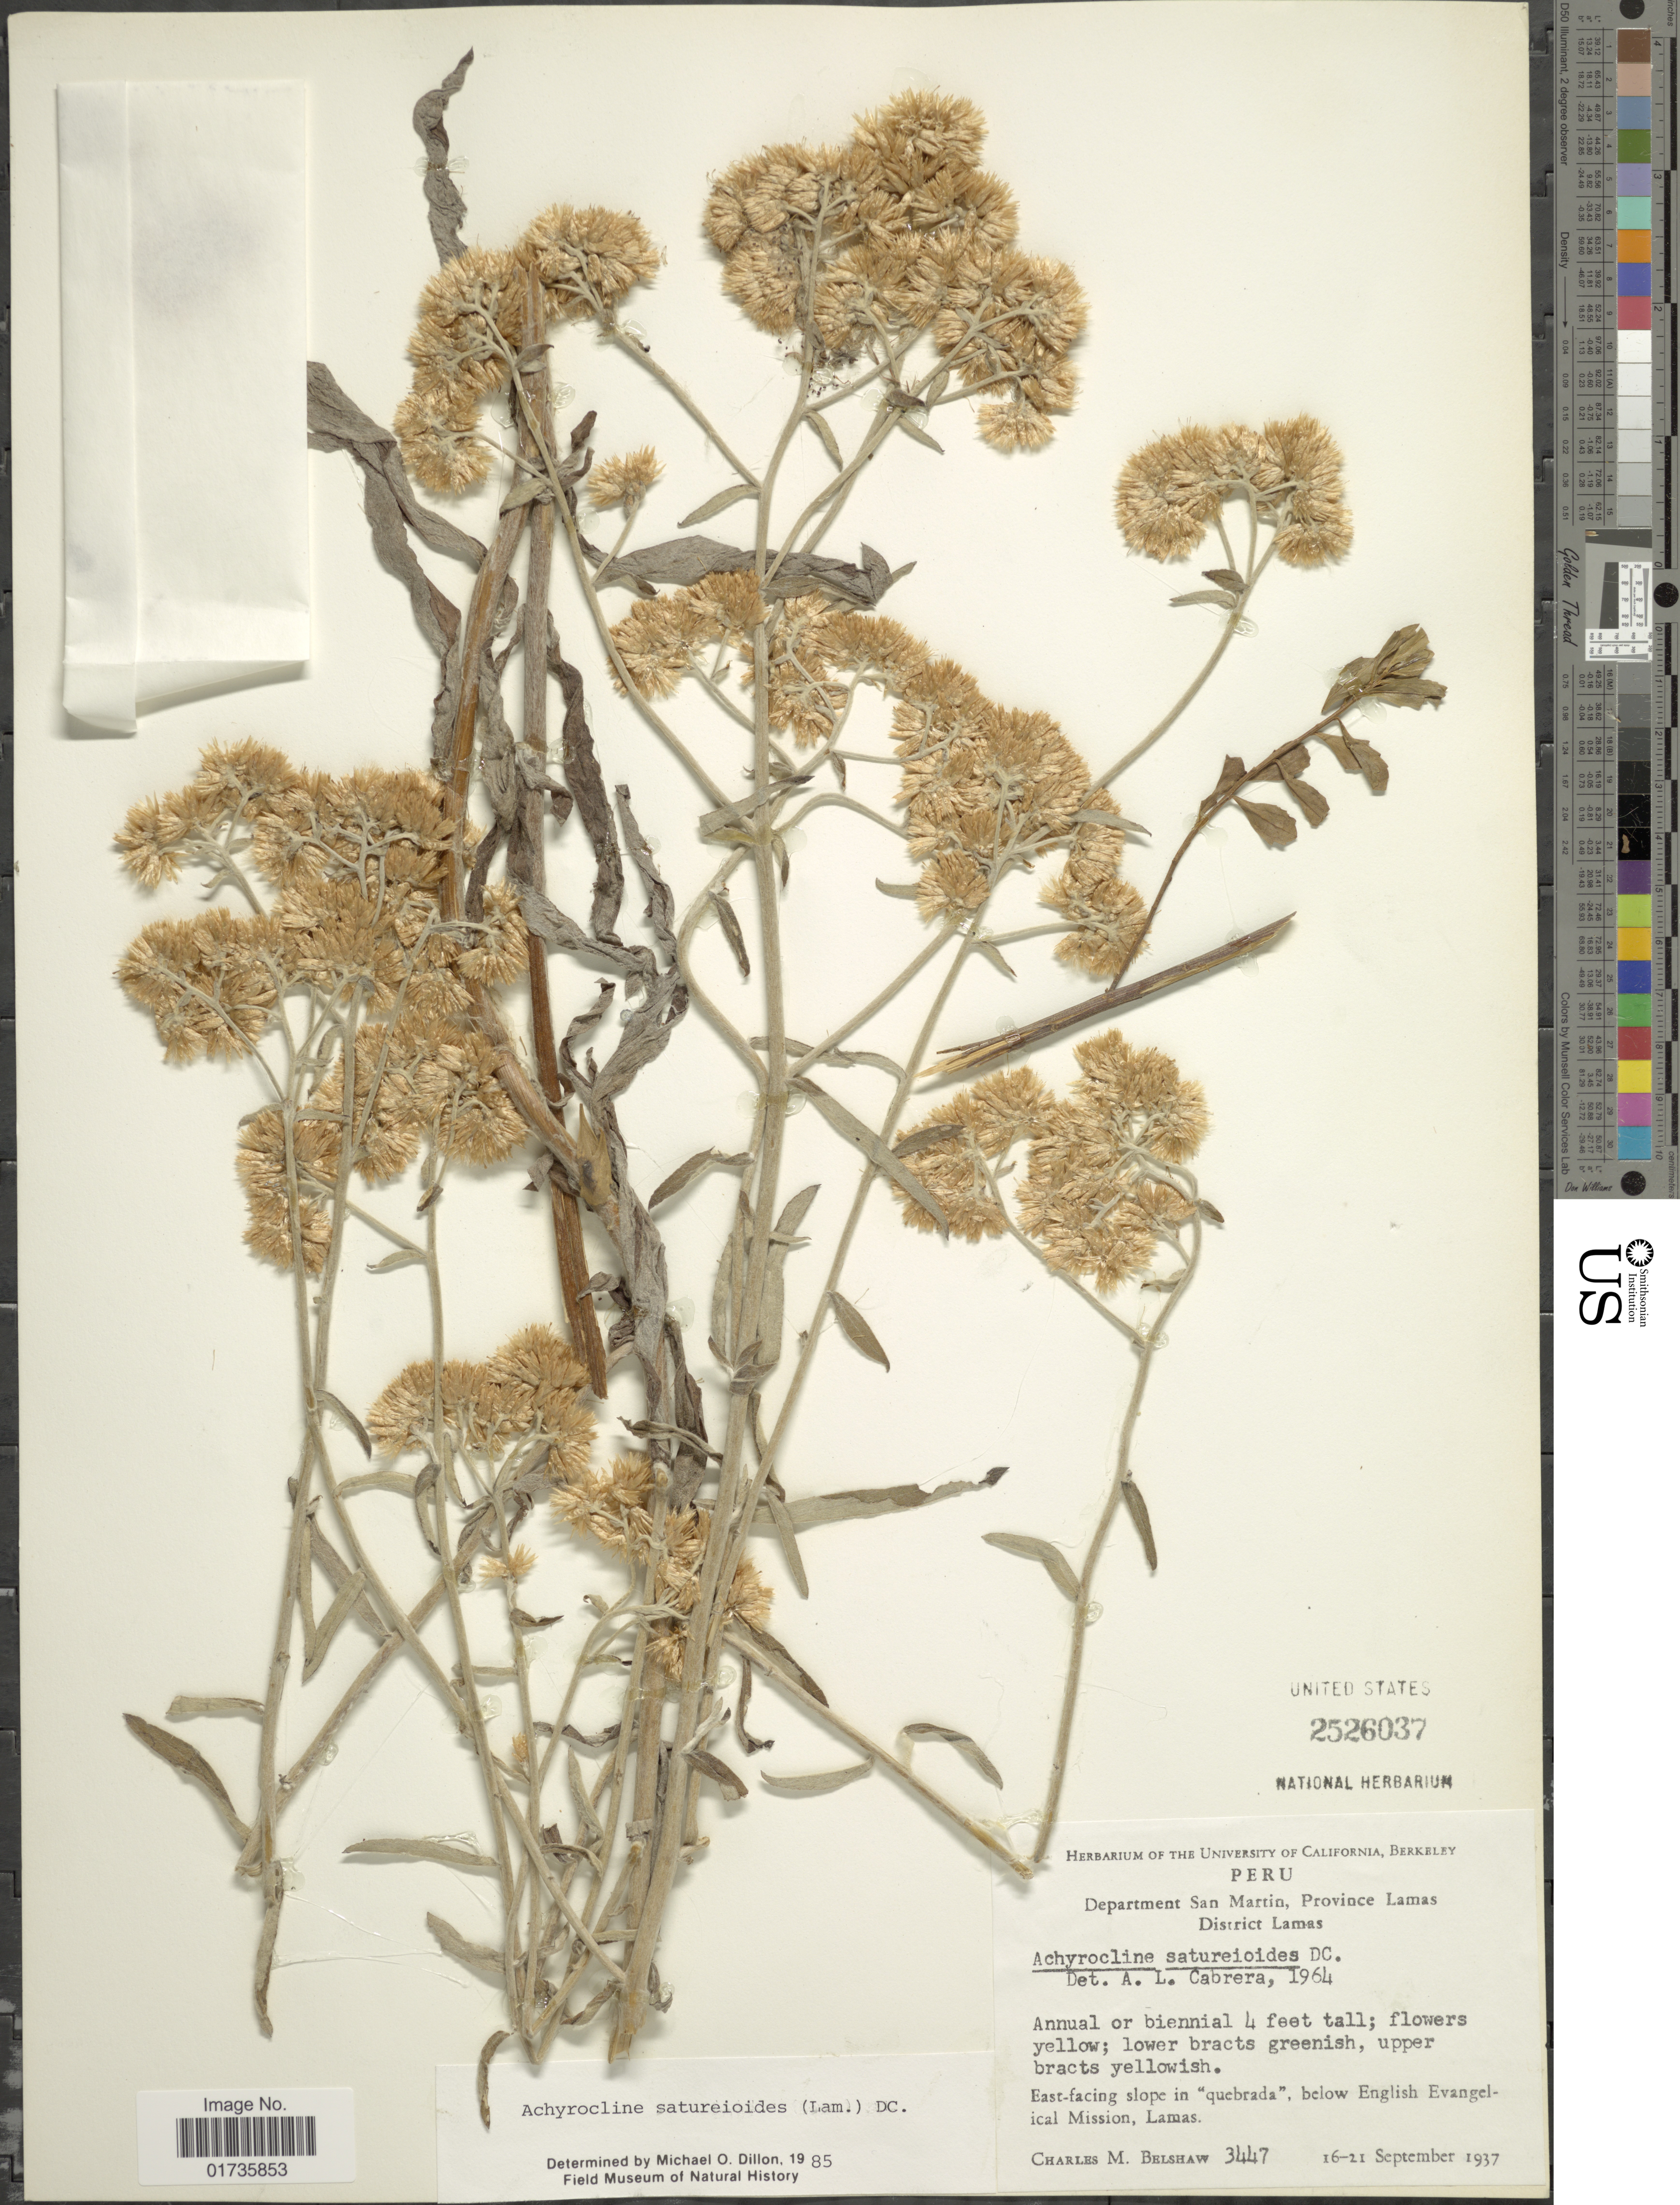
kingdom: Plantae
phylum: Tracheophyta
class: Magnoliopsida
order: Asterales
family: Asteraceae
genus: Achyrocline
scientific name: Achyrocline satureioides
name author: (Lam.) DC.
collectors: C. Shaw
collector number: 3447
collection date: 1937-09-16/1937-09-21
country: Peru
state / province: San Martín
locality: Department San Martin, Province Lamas, District Lamas, East-facing slope in 'quebrada', below English Evangelical Mission, Lamas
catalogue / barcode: US 2526037